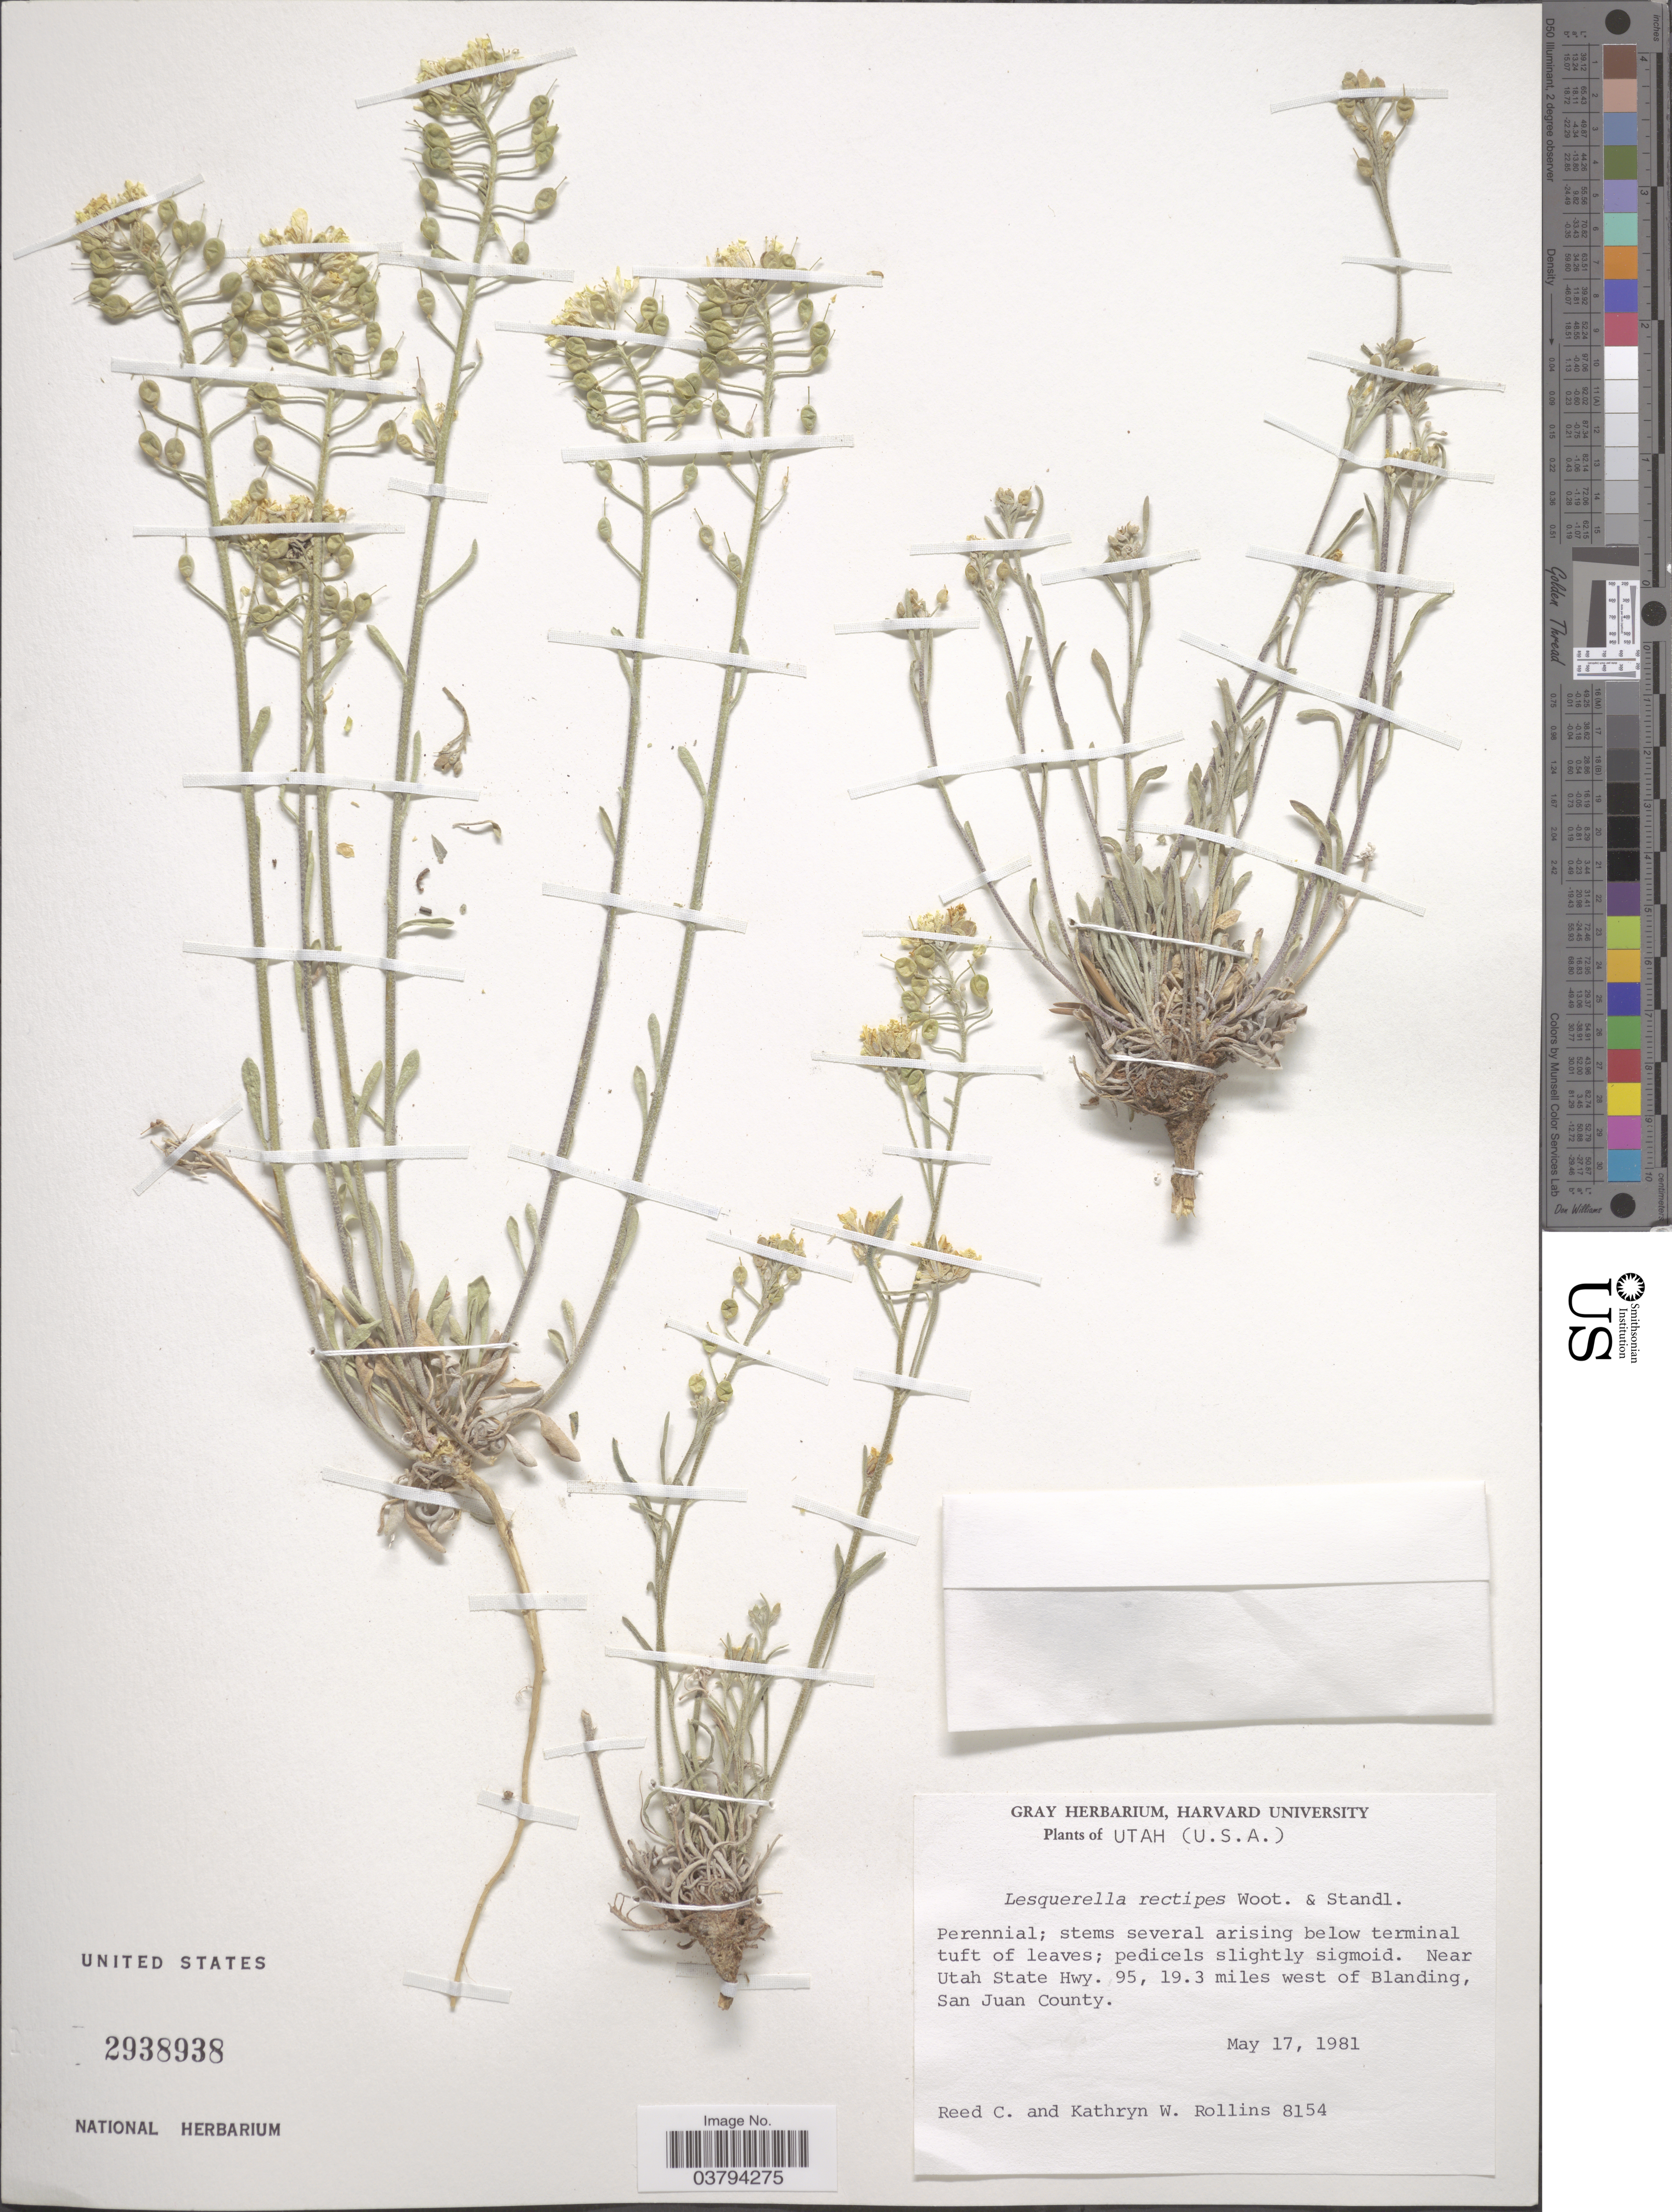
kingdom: Plantae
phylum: Tracheophyta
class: Magnoliopsida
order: Brassicales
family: Brassicaceae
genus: Lesquerella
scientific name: Lesquerella rectipes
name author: Wooton & Standl.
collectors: R. C. Rollins & K. W. Rollins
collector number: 8154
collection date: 1981-05-17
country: United States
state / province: Utah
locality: Near Utah State Hwy. 95, 19.3 miles west of Blanding, San Juan County.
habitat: near state highway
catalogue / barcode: US 2938938